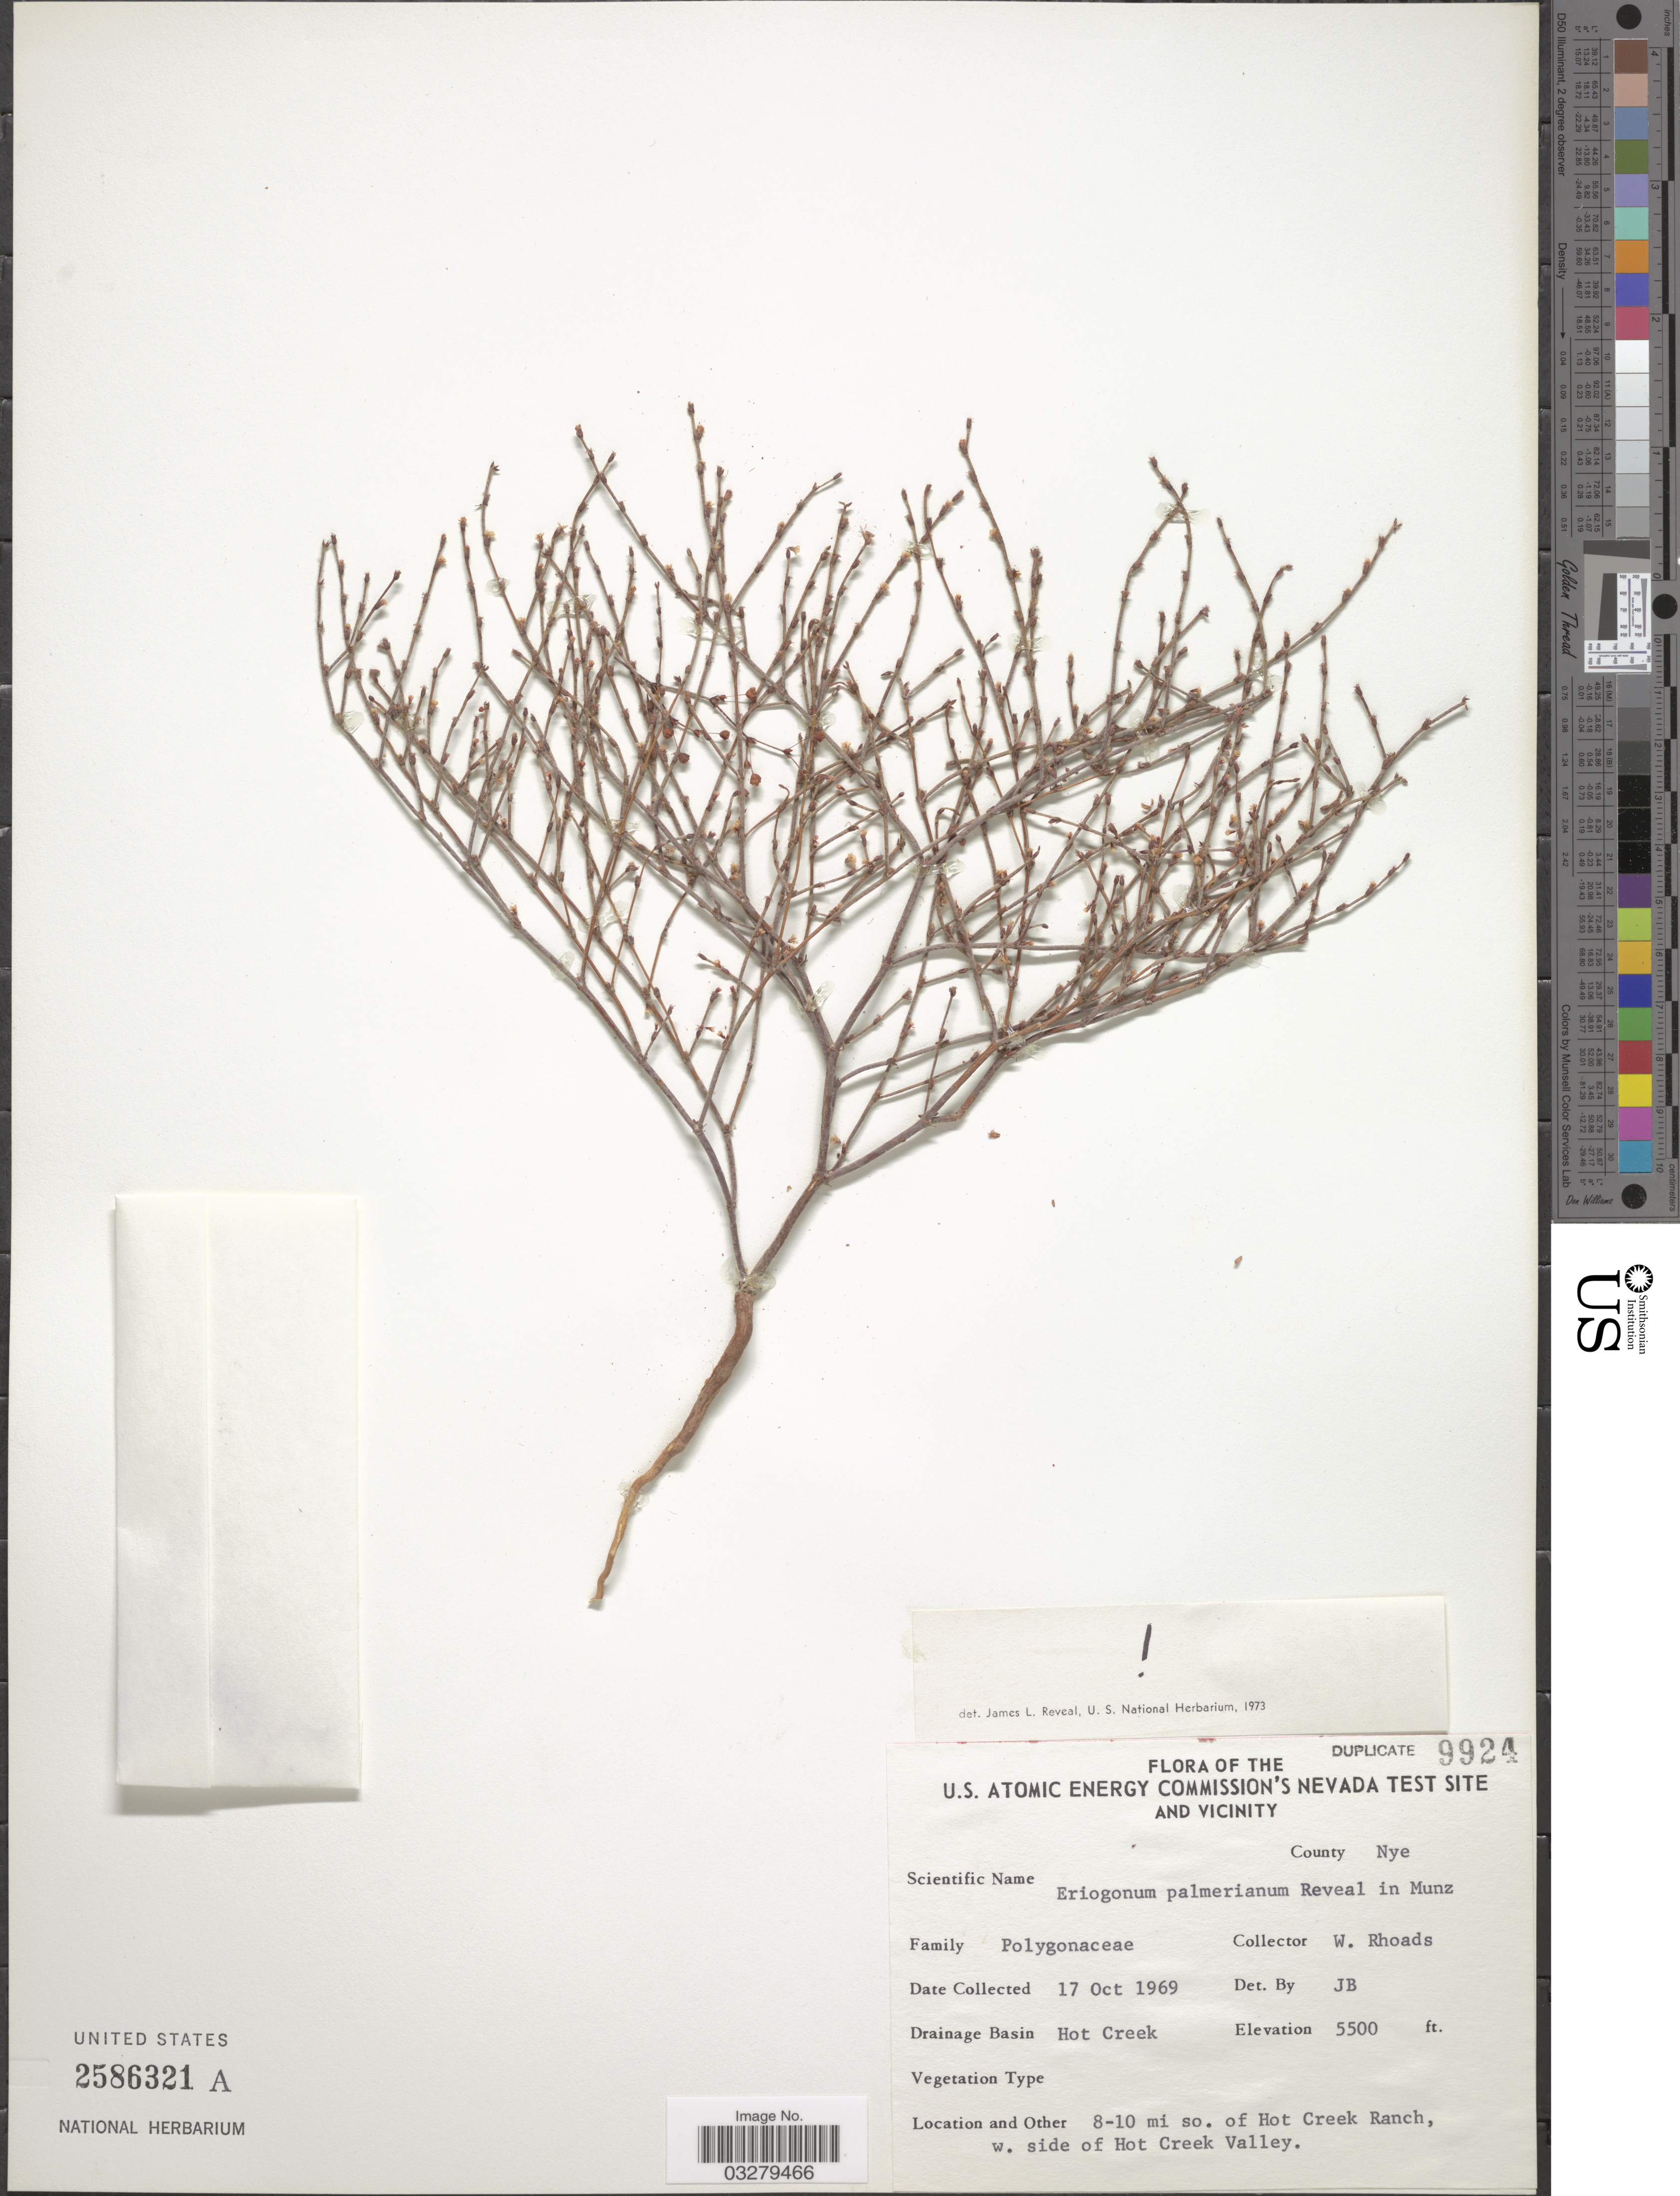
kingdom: Plantae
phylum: Tracheophyta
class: Magnoliopsida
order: Caryophyllales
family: Polygonaceae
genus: Eriogonum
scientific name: Eriogonum palmerianum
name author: Reveal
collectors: W. Rhoads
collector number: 9924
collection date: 1969-10-17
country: United States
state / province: Nevada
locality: U.S. Atomic Energy Commission's Nevada Test Site and vicinity, County Nye, Drainage Basin Hot Creek, 8-10 mi so. of Hot Creek Ranch, w. side of Hot Creek Valley.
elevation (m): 1676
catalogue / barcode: US 2586321A